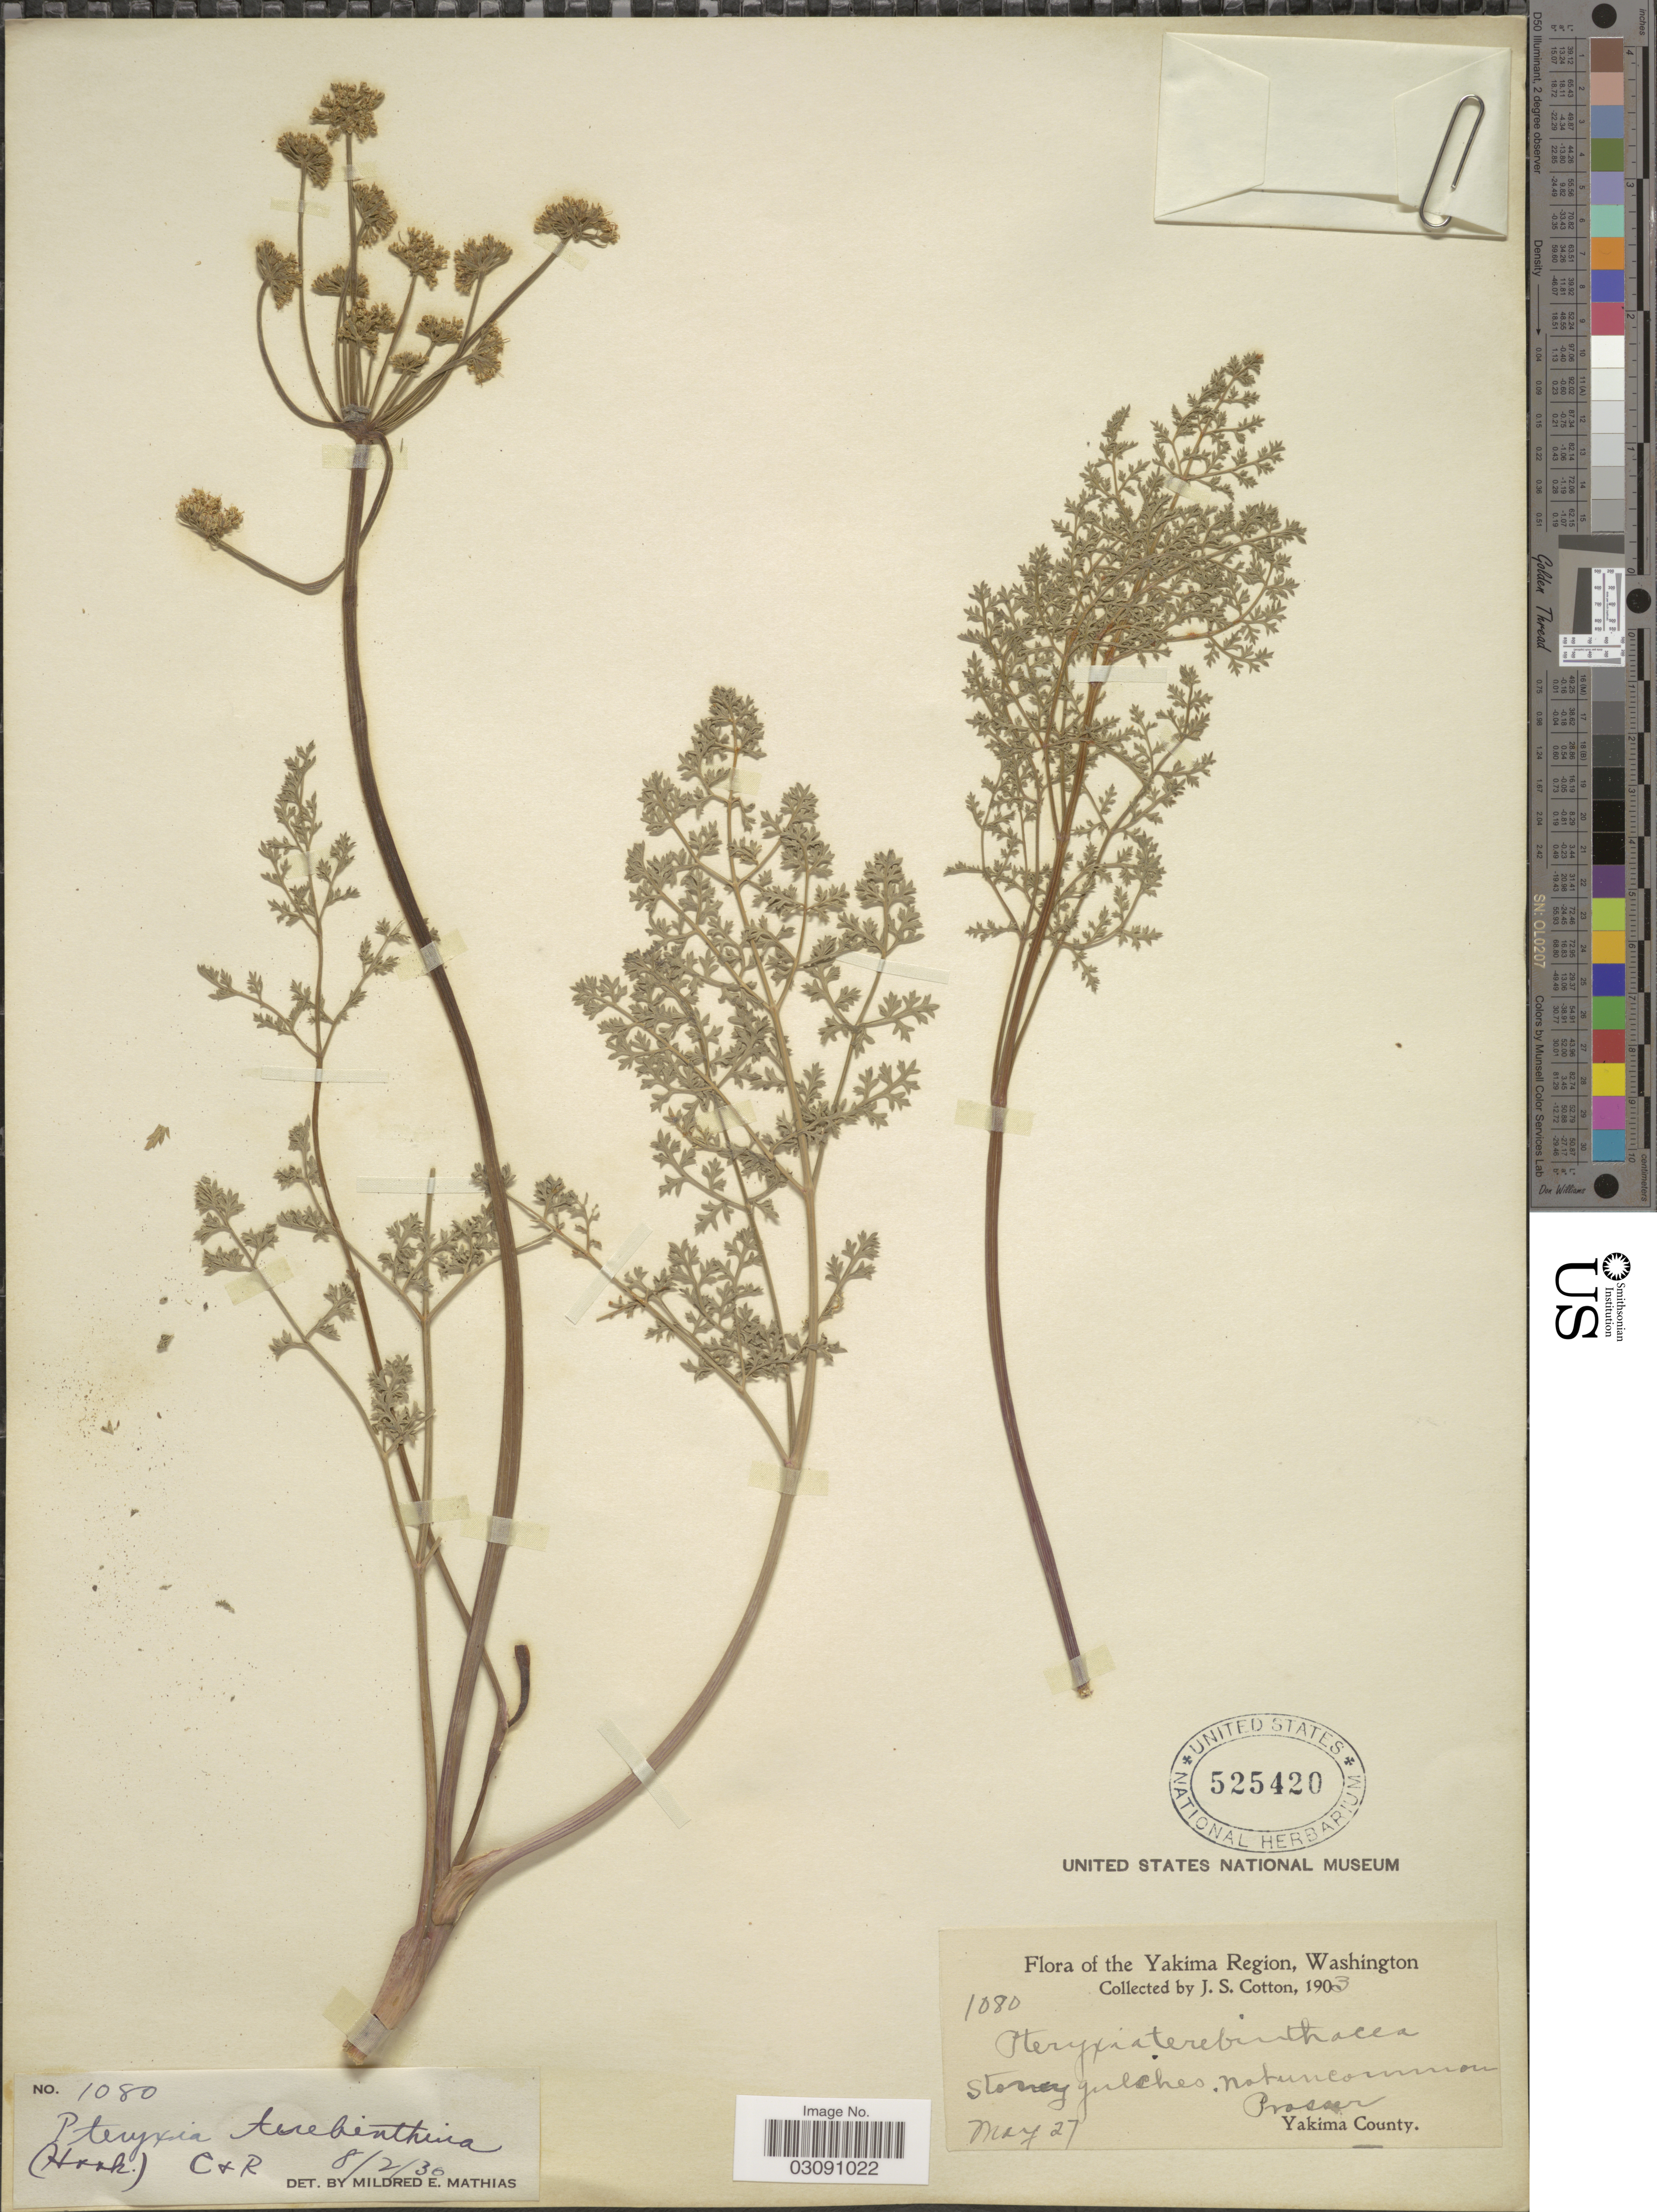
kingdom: Plantae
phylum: Tracheophyta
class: Magnoliopsida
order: Apiales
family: Apiaceae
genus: Pteryxia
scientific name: Pteryxia terebinthina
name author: (Hook.) J.M. Coult. & Rose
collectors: J. S. Cotton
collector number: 1080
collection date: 1903-05-27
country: United States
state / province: Washington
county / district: Yakima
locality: Yakima Region, Prosser, Yakima County.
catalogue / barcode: US 525420